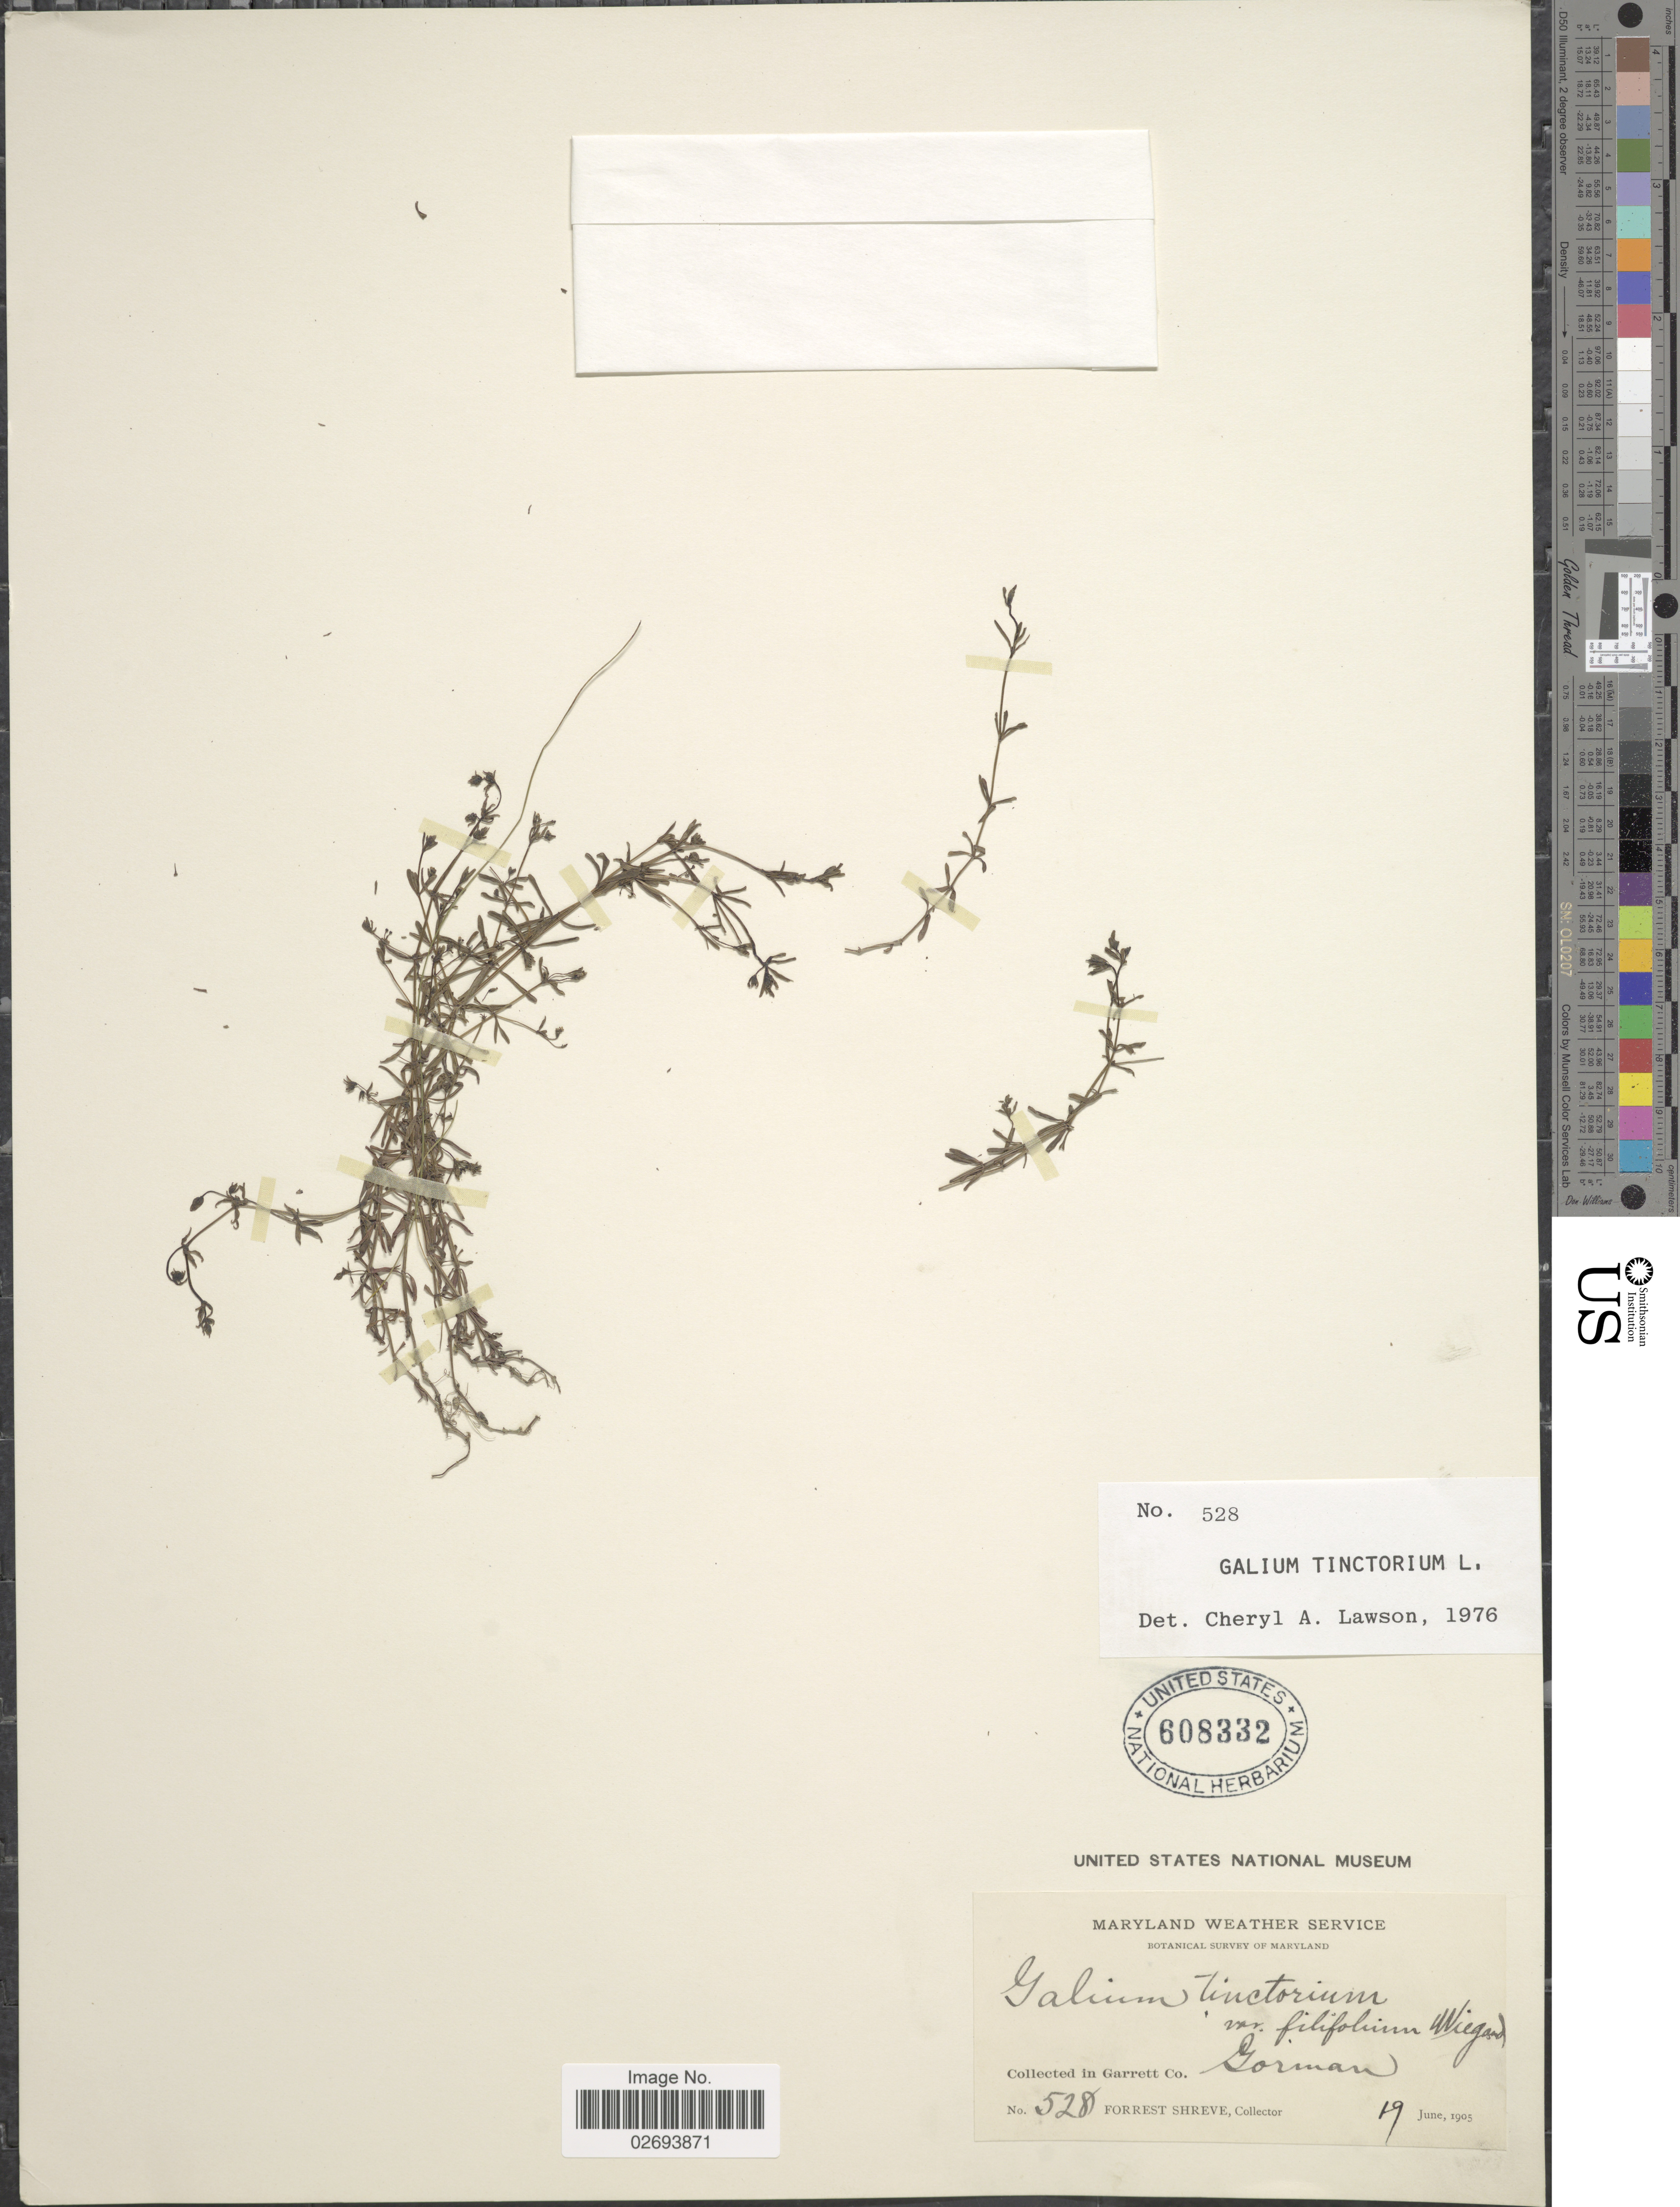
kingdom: Plantae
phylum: Tracheophyta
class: Magnoliopsida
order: Gentianales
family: Rubiaceae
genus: Galium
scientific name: Galium tinctorium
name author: (L.) Scop.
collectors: F. Shreve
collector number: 528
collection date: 1905-06-19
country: United States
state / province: Maryland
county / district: Garrett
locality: Garrett Co. Gorman.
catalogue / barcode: US 608332